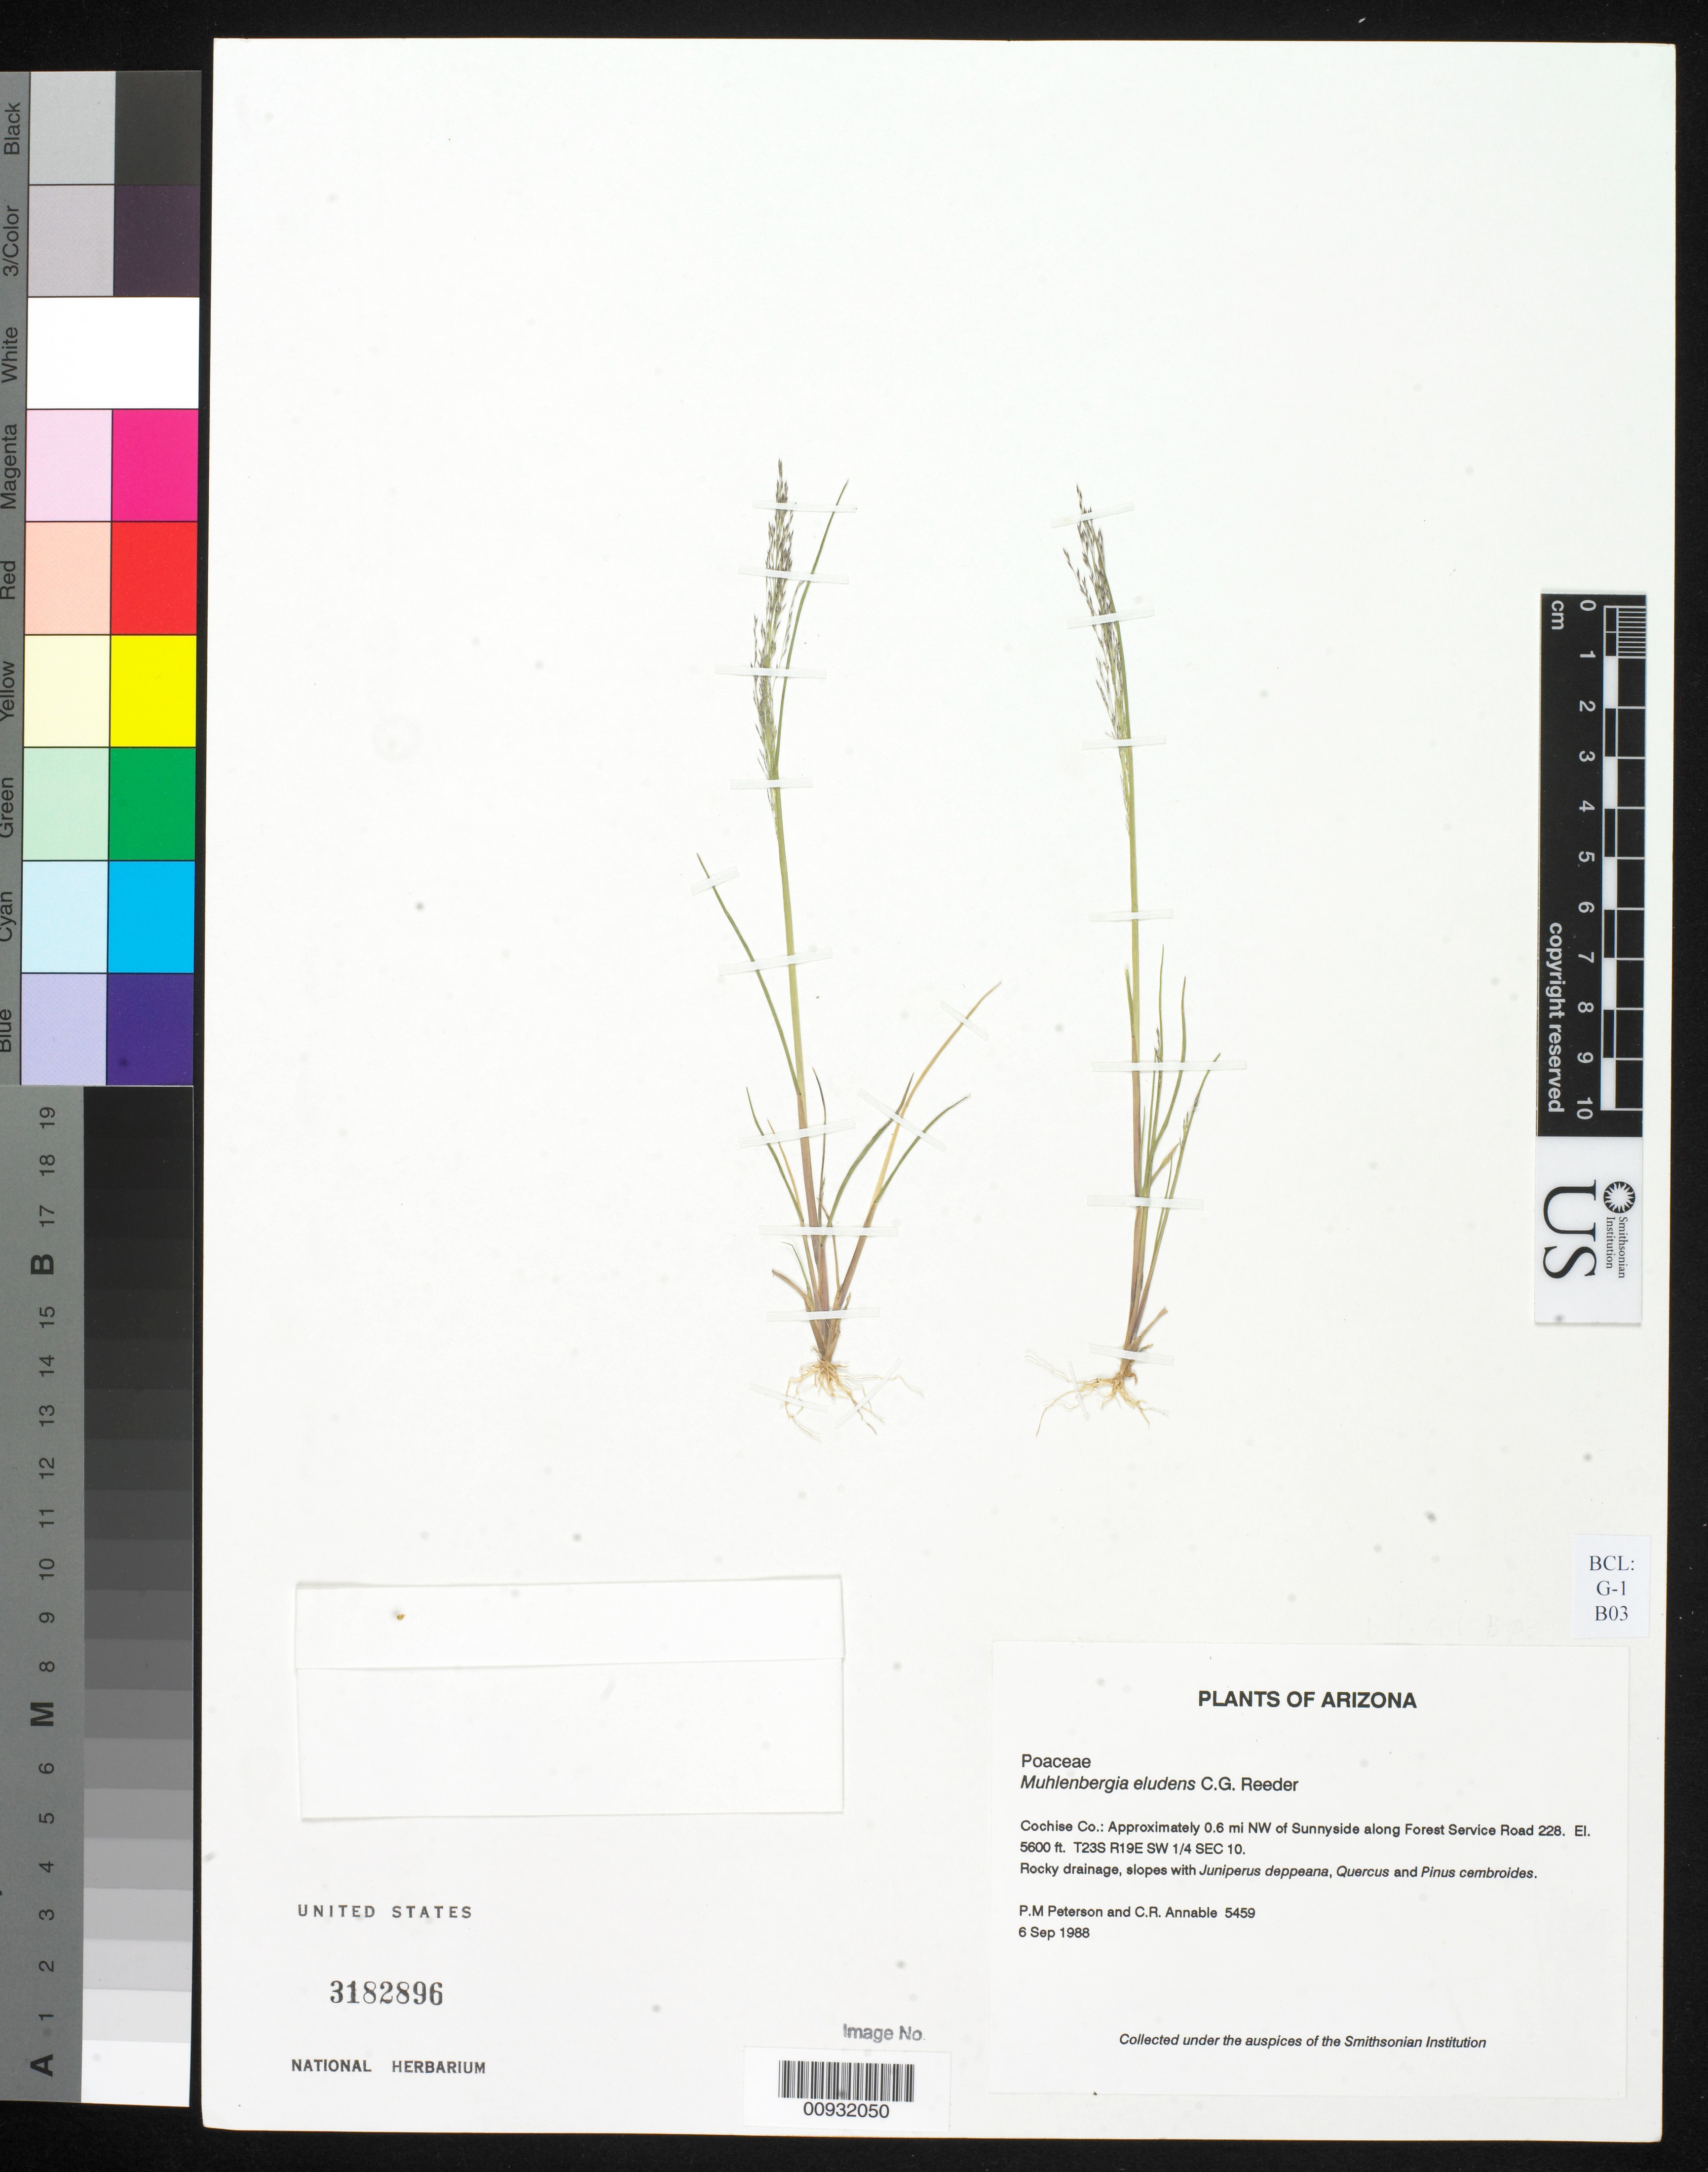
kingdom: Plantae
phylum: Tracheophyta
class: Liliopsida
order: Poales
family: Poaceae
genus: Muhlenbergia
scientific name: Muhlenbergia eludens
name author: C. Reeder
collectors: P. M. Peterson & C. R. Annable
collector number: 05459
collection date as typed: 06 Sep 1988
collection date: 1988-09-06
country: United States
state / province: Arizona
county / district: Cochise Co.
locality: Approximately 0.6 mi NW of Sunnyside along Forest Service Road 228.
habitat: Rocky drainage, slopes with Juniperus deppeana, Quercus and Pinus cembroides.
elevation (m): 1707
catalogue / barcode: US 3182896